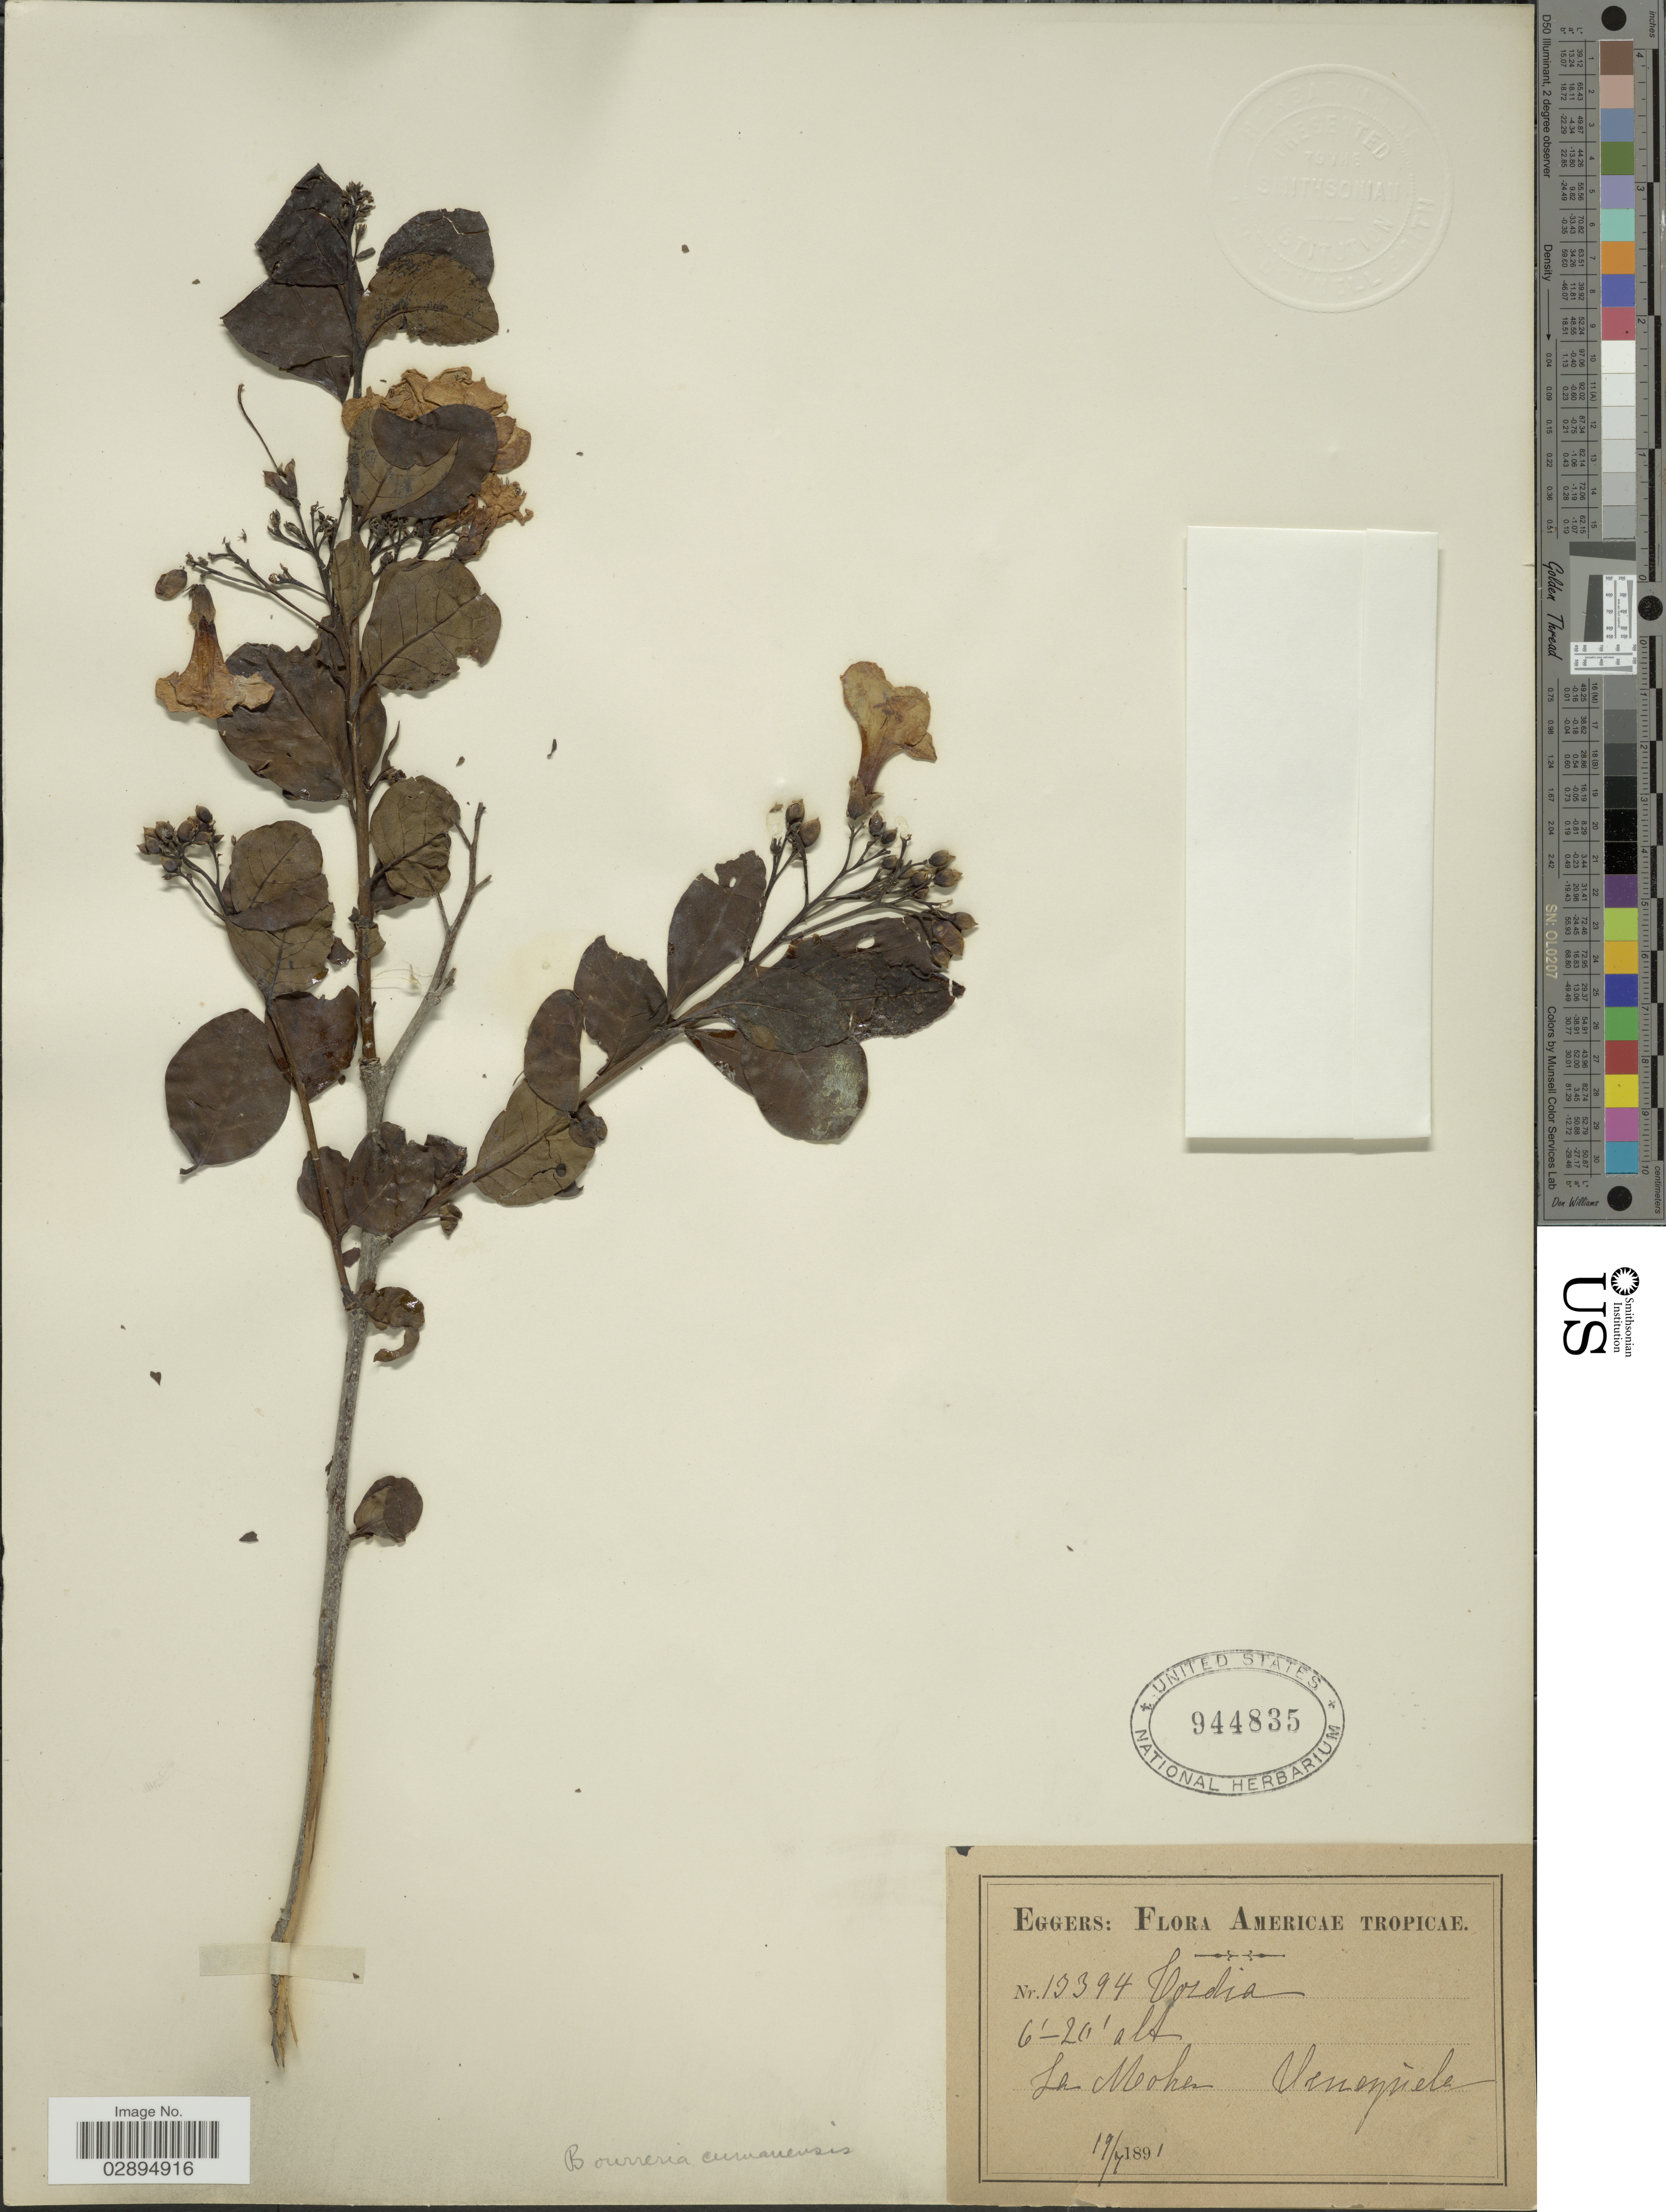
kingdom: Plantae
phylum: Tracheophyta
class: Magnoliopsida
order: Boraginales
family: Ehretiaceae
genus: Bourreria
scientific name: Bourreria exsucca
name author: (L.) Jacq.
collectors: -. Eggers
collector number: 13394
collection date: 1891-07-19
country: Venezuela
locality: La Moka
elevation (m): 2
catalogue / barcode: US 944835